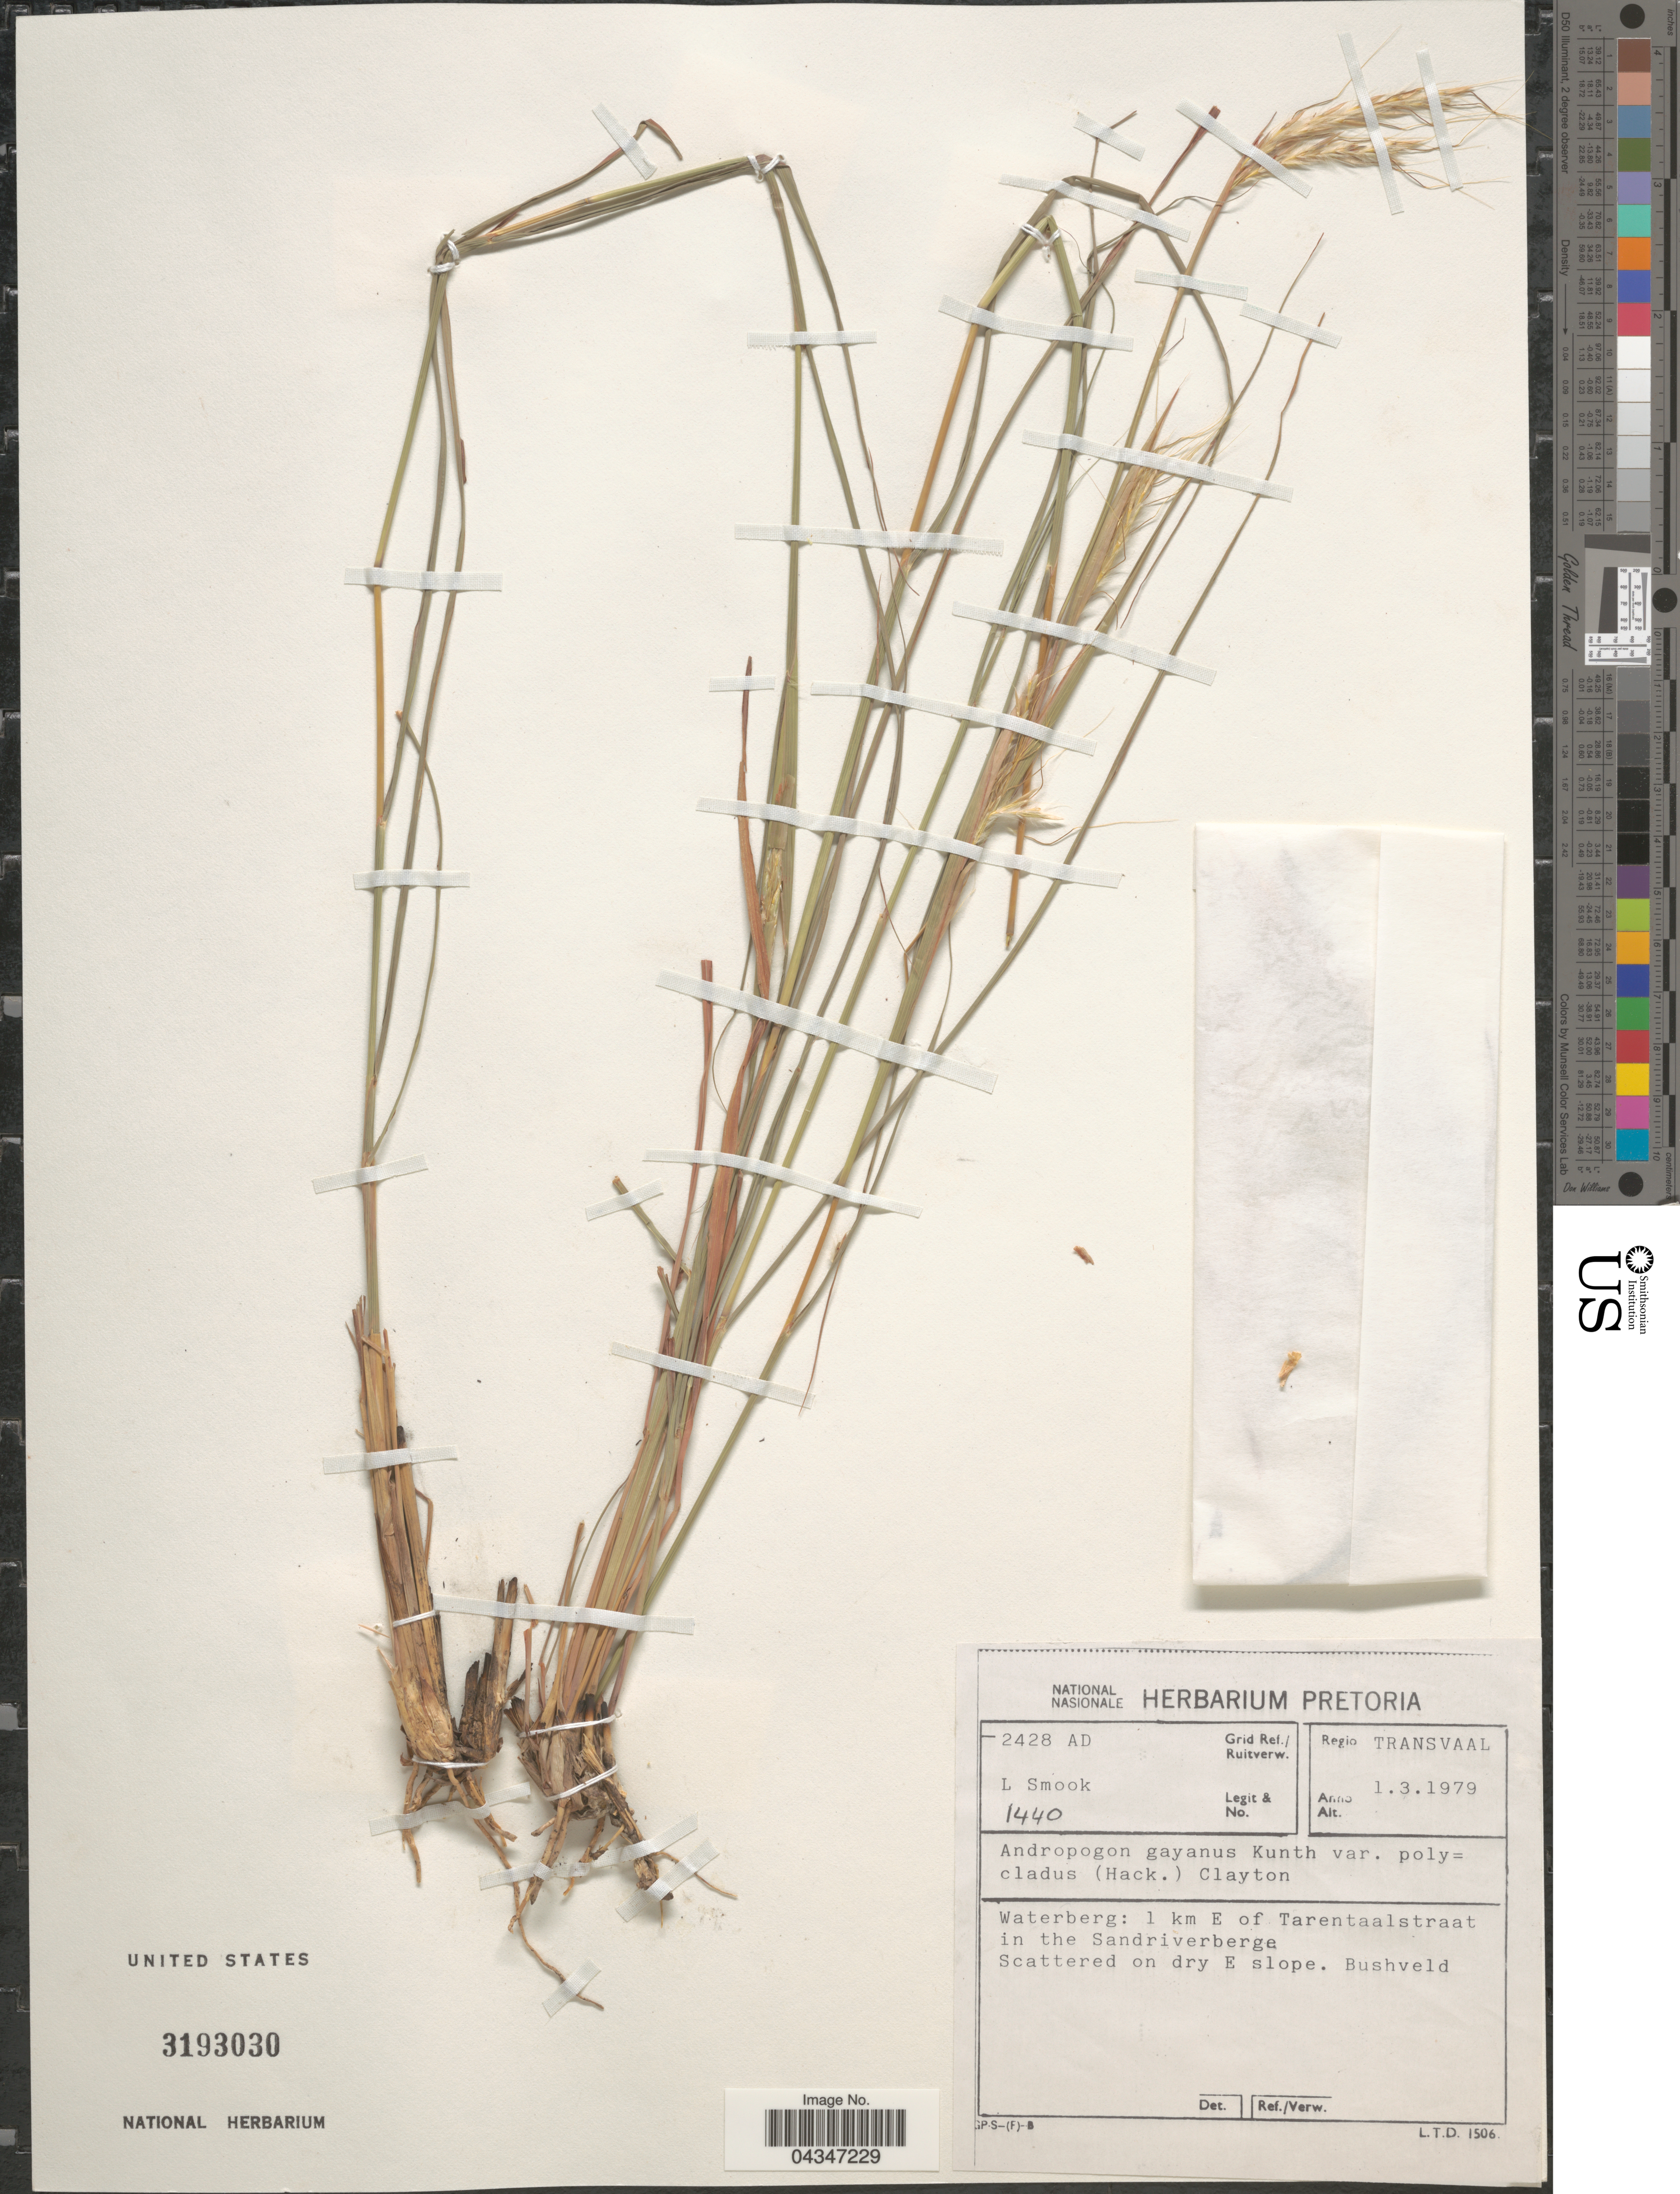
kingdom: Plantae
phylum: Tracheophyta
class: Liliopsida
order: Poales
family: Poaceae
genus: Andropogon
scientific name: Andropogon gayanus var. polycladus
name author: (Hack.) Clayton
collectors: L. Smook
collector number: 1440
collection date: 1979-03-01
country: South Africa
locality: Grid Ref./ Ruitverw. -2428 AD. Regio Transvaal. Waterberg: 1 km E of Tarentaalstraat in the Sandriverberge. Scattered on dry E slope.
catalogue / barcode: US 3193030